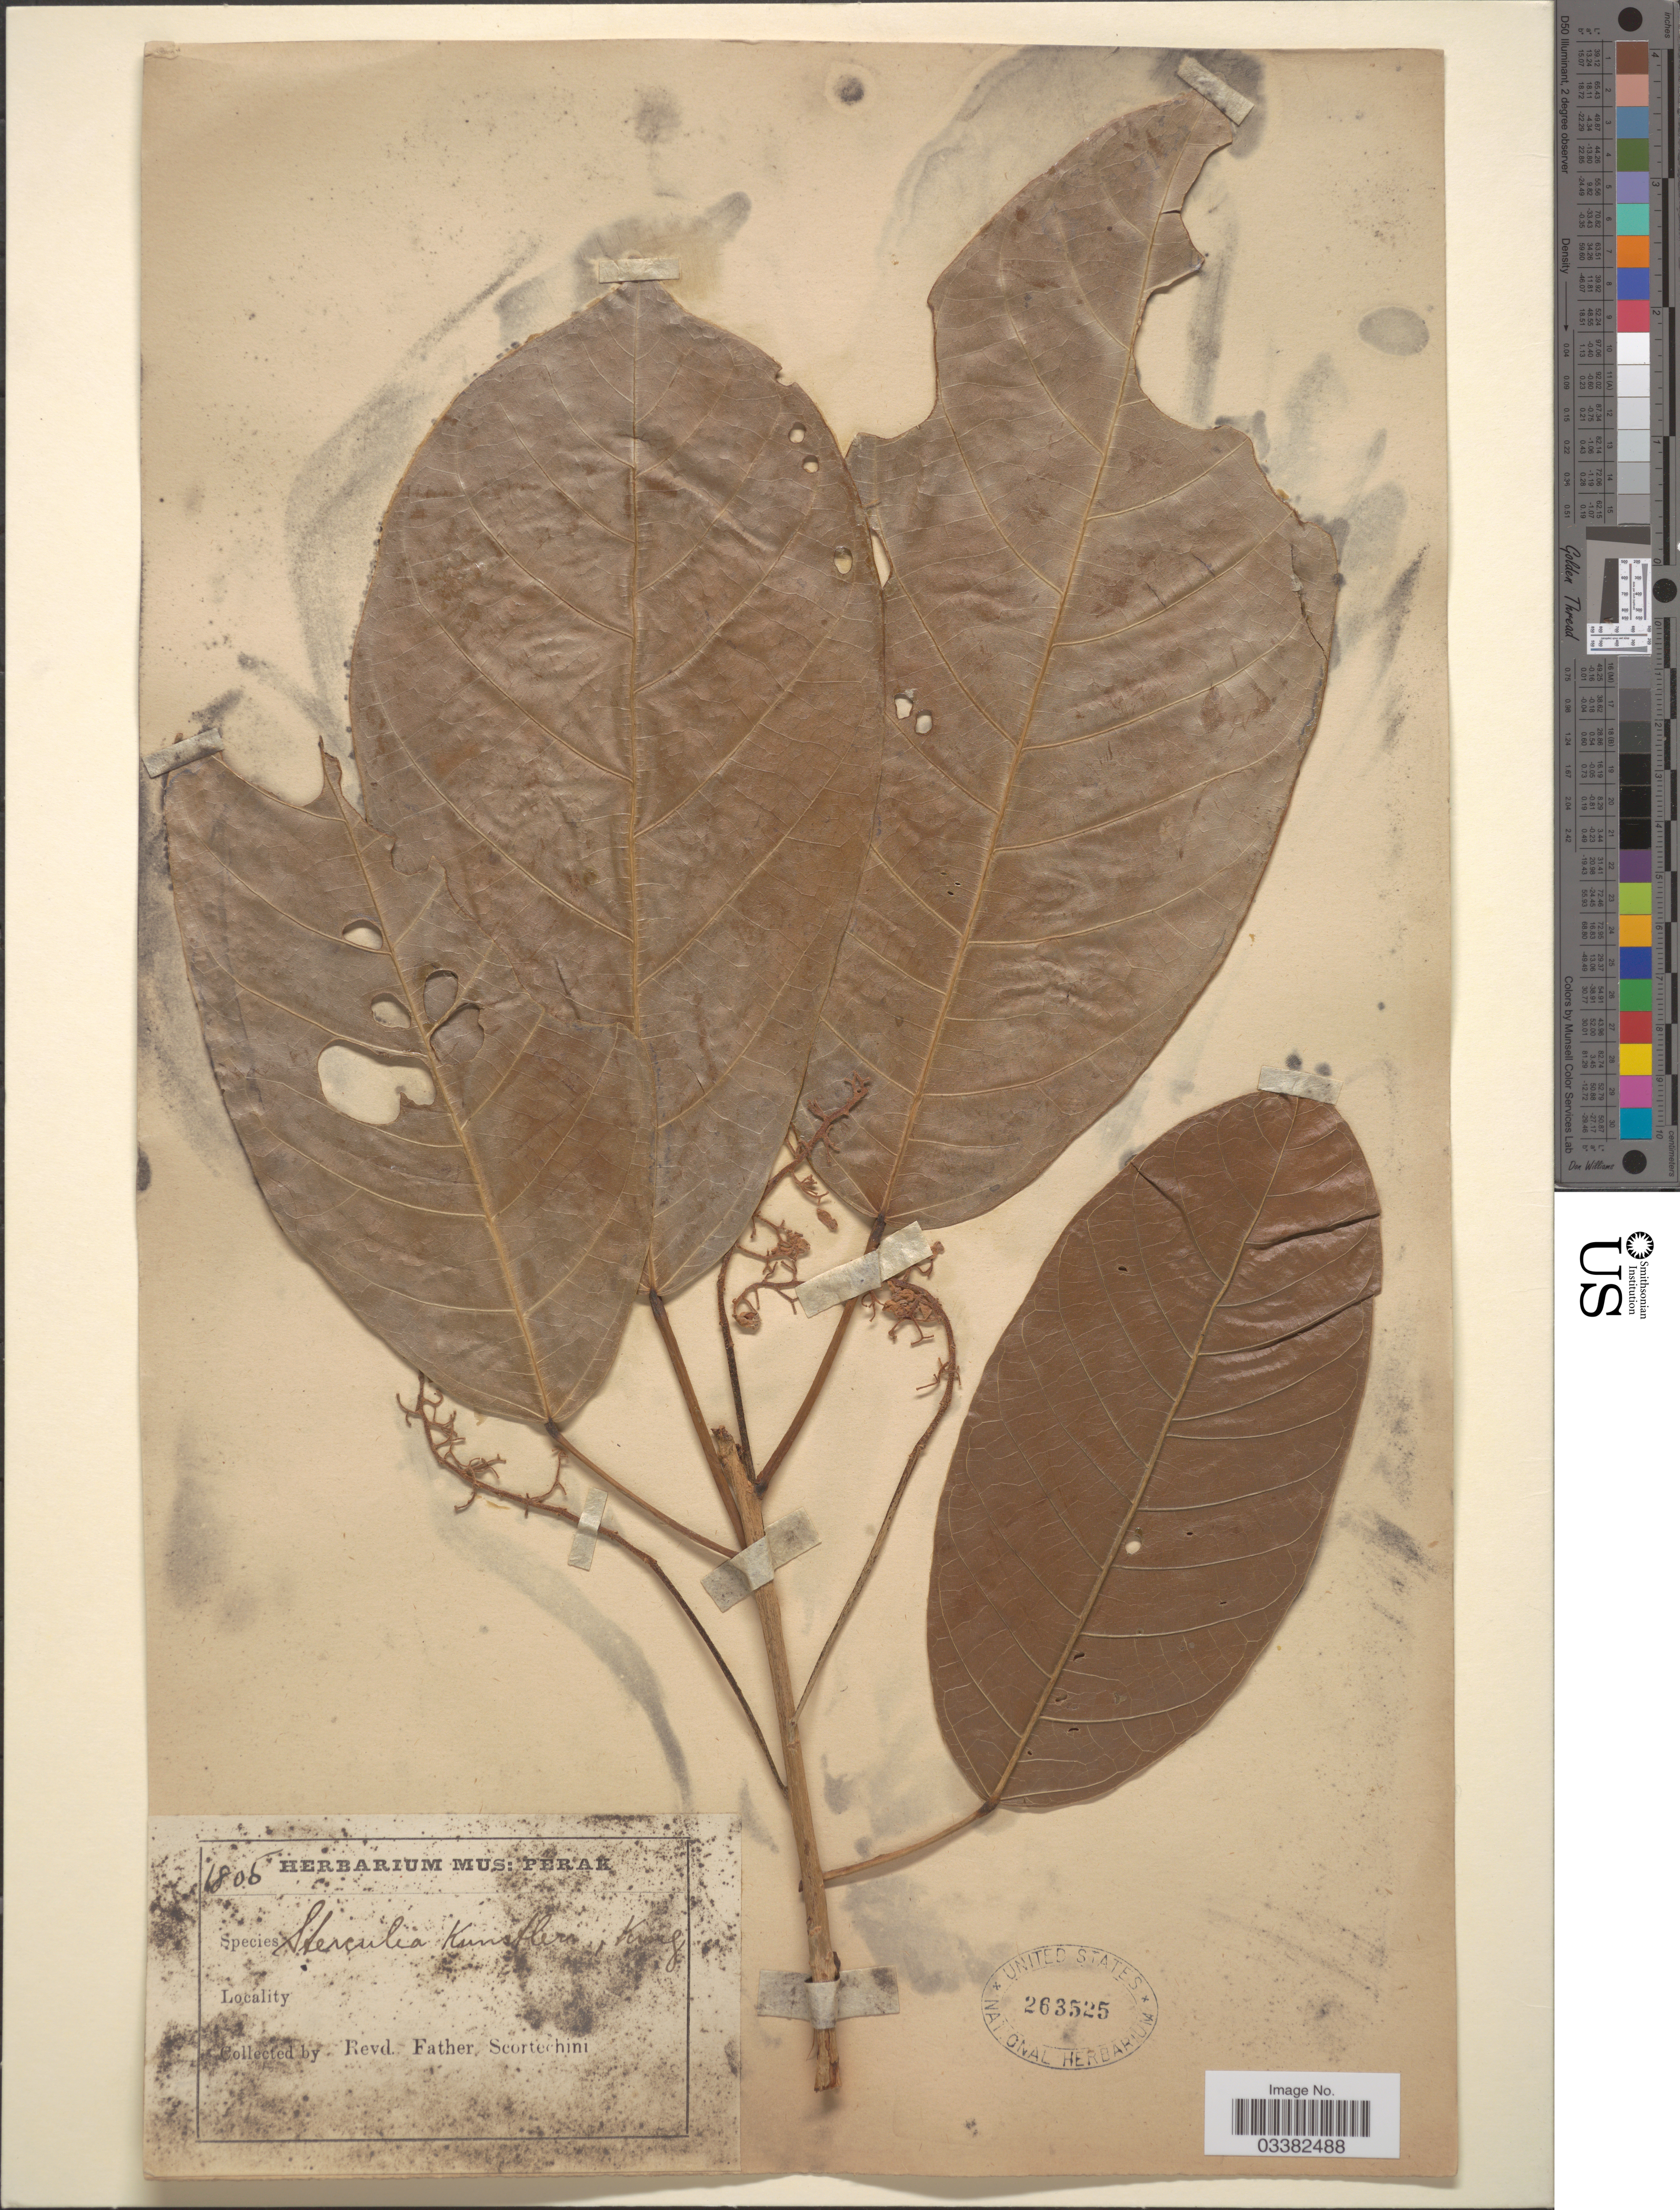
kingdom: Plantae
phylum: Tracheophyta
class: Magnoliopsida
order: Malvales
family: Malvaceae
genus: Sterculia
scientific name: Sterculia kunstleri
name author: King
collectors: Fr. Scortechini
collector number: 1805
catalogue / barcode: US 263525